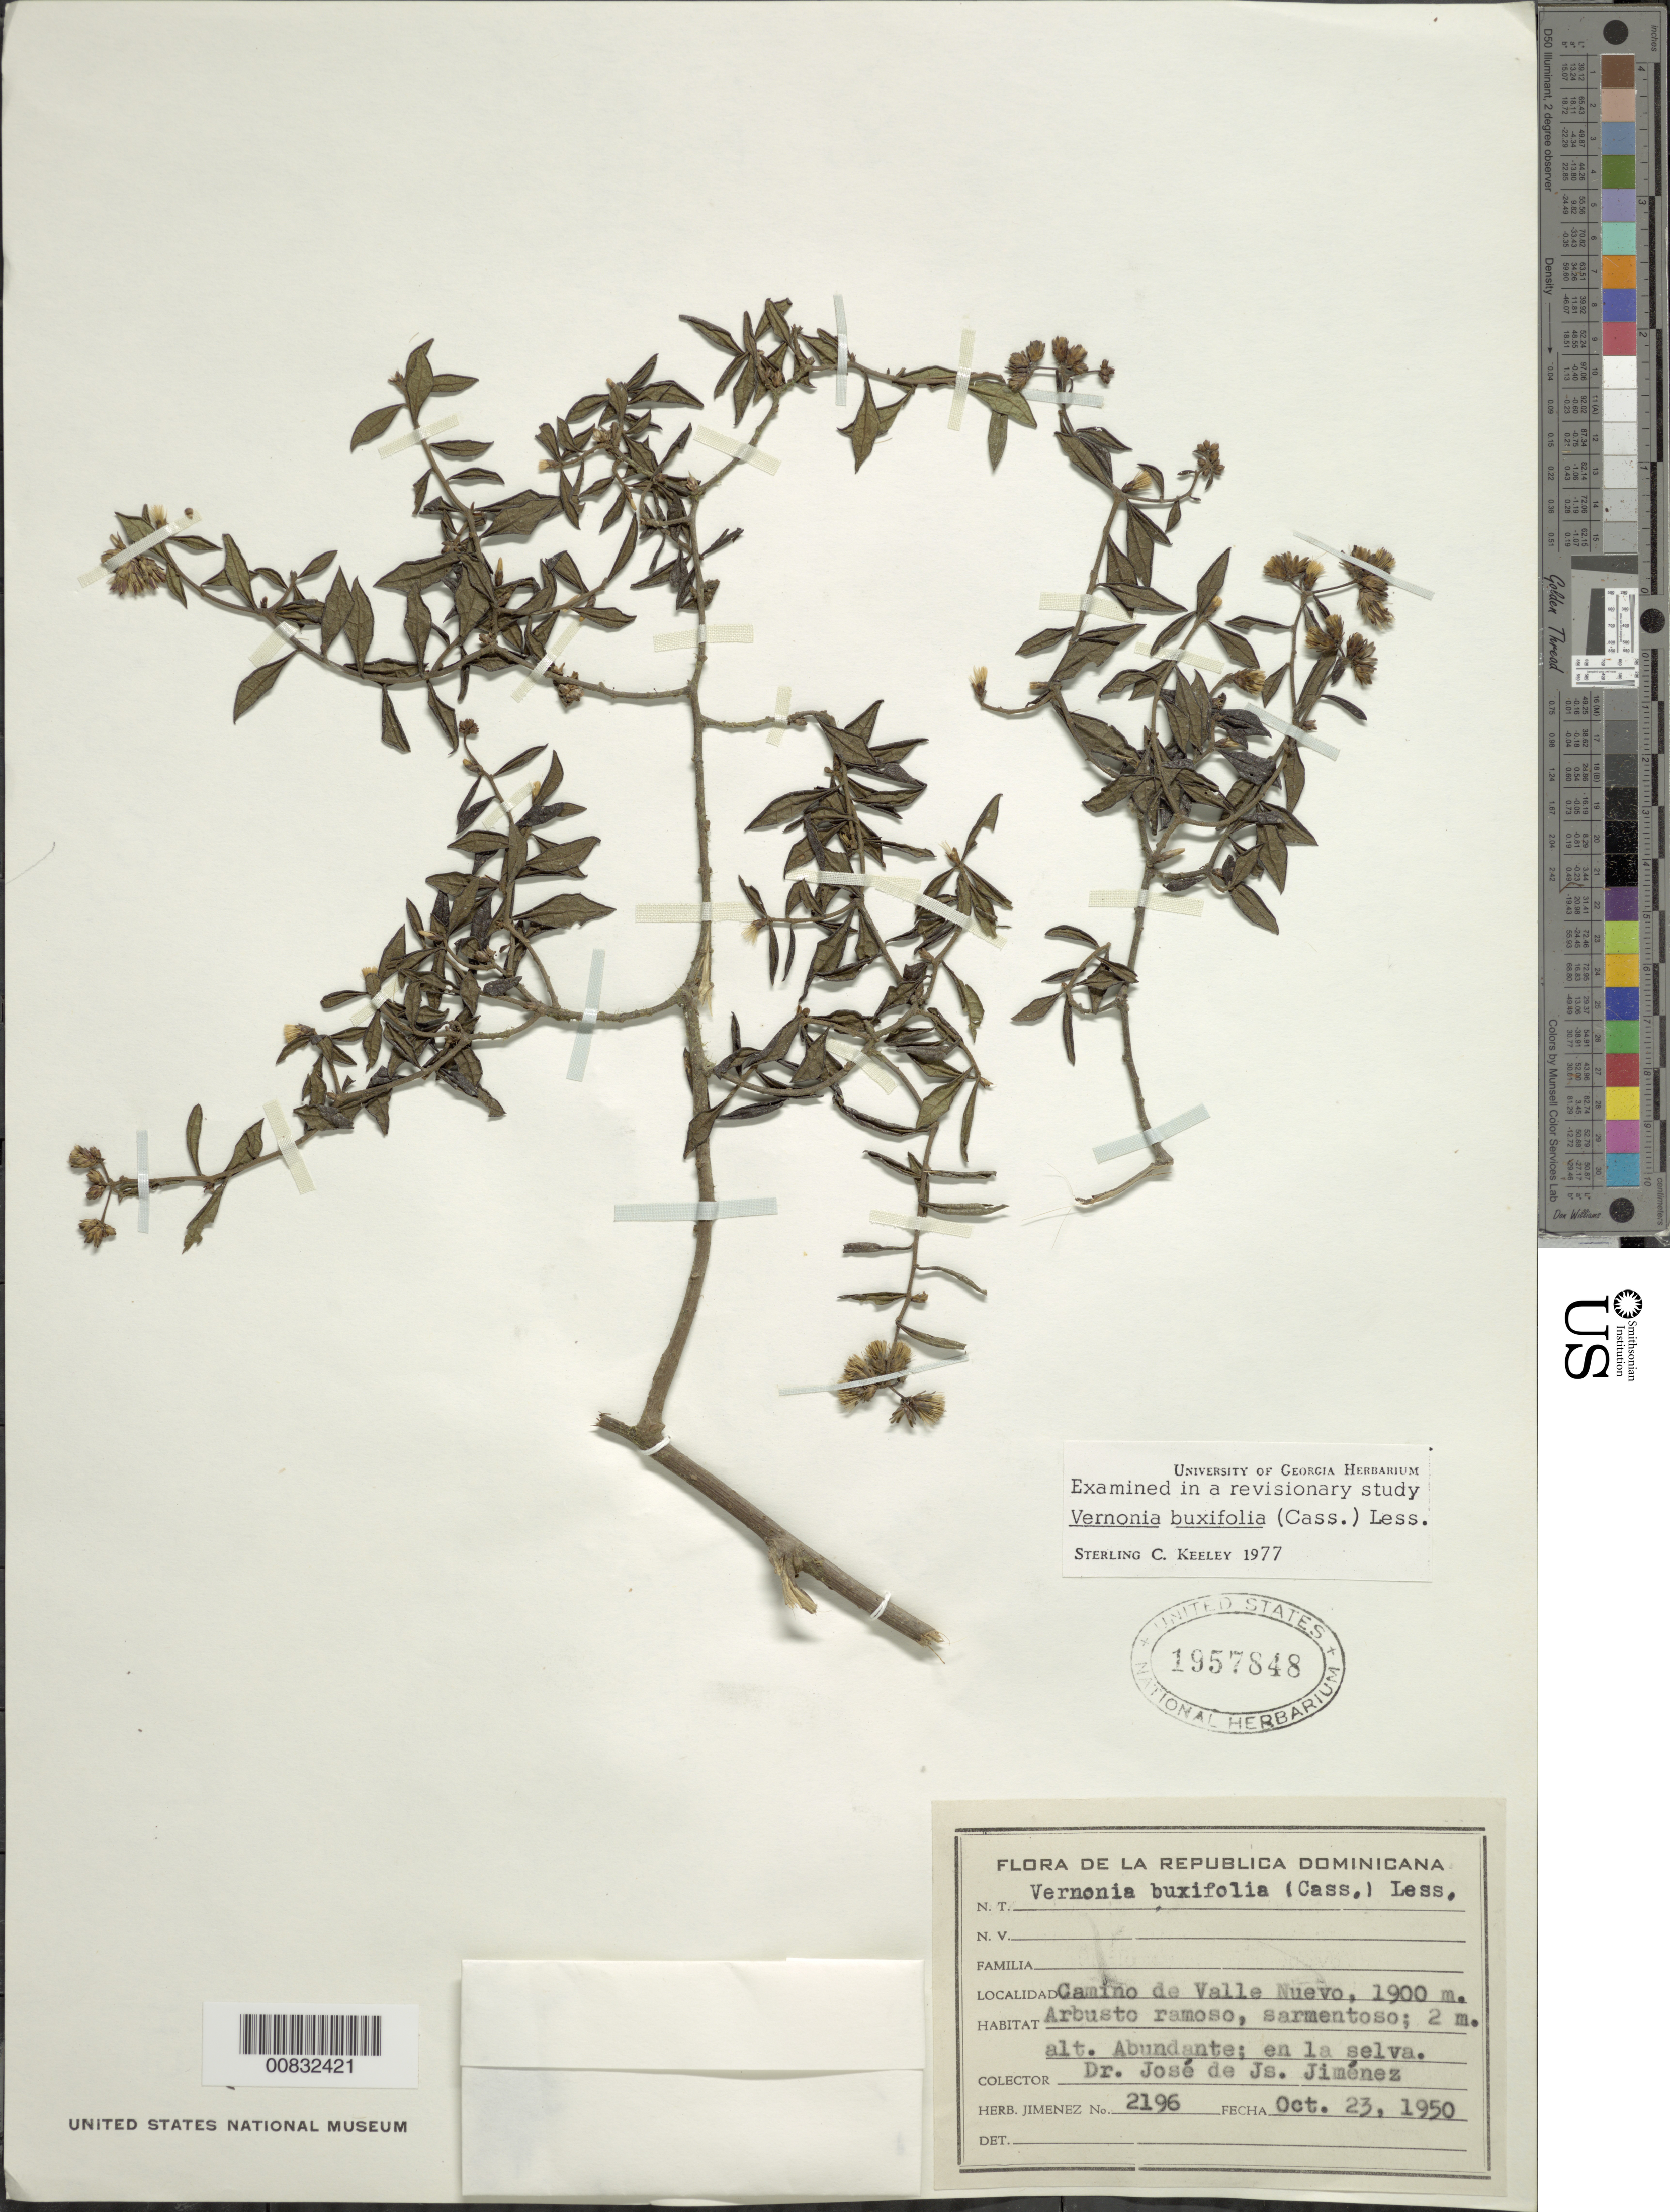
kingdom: Plantae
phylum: Tracheophyta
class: Magnoliopsida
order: Asterales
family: Asteraceae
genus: Vernonanthura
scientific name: Vernonanthura buxifolia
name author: (Less.) H. Rob.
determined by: Keeley, S. C.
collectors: J. J. Jiménez Almonte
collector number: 2196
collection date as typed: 23 Oct 1950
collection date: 1950-10-23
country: Dominican Republic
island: Hispaniola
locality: Camino de Valle Nuevo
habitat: En la selva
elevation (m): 1900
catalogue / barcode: US 1957848